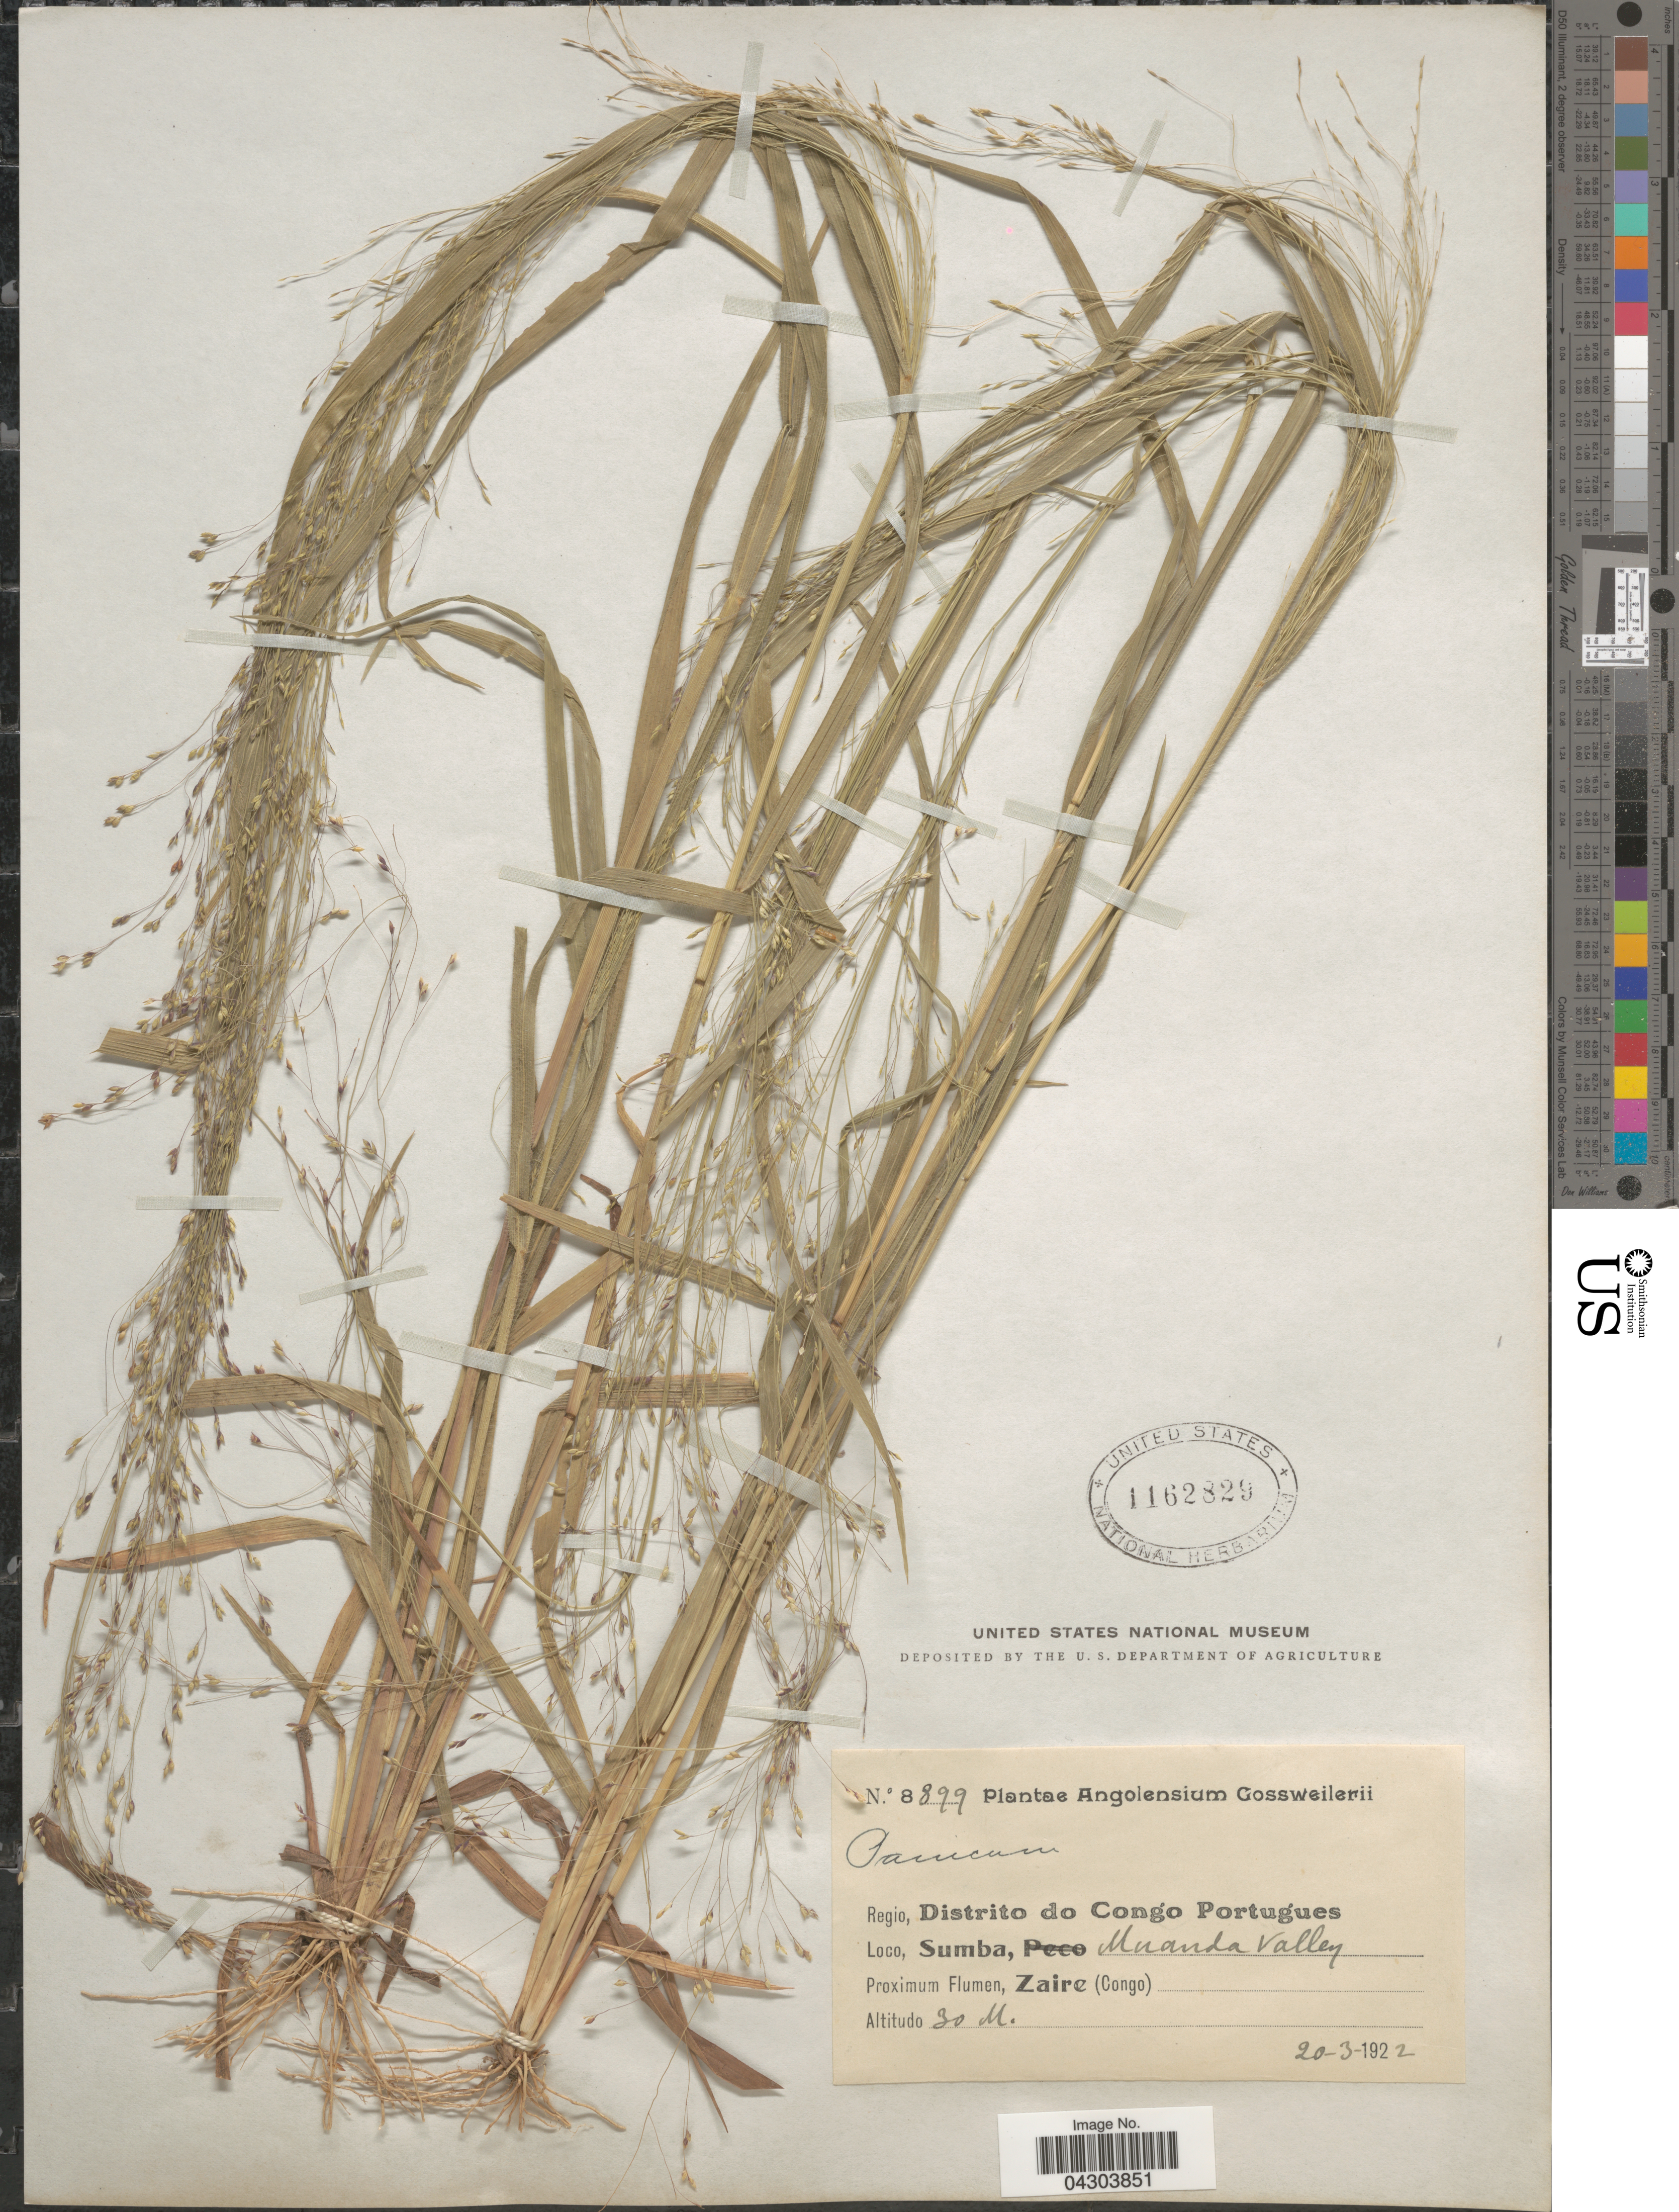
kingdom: Plantae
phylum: Tracheophyta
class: Liliopsida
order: Poales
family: Poaceae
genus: Panicum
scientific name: Panicum pansum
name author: Rendle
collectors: -. Gossweiler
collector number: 8899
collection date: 1922-03-20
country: Angola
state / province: Zaire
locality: Angolensium. Regio, Distrito do Congo Portugues. Sumba, Mnanda Valley. Proximum Flumen, Zaire (Congo).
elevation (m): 30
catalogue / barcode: US 1162829